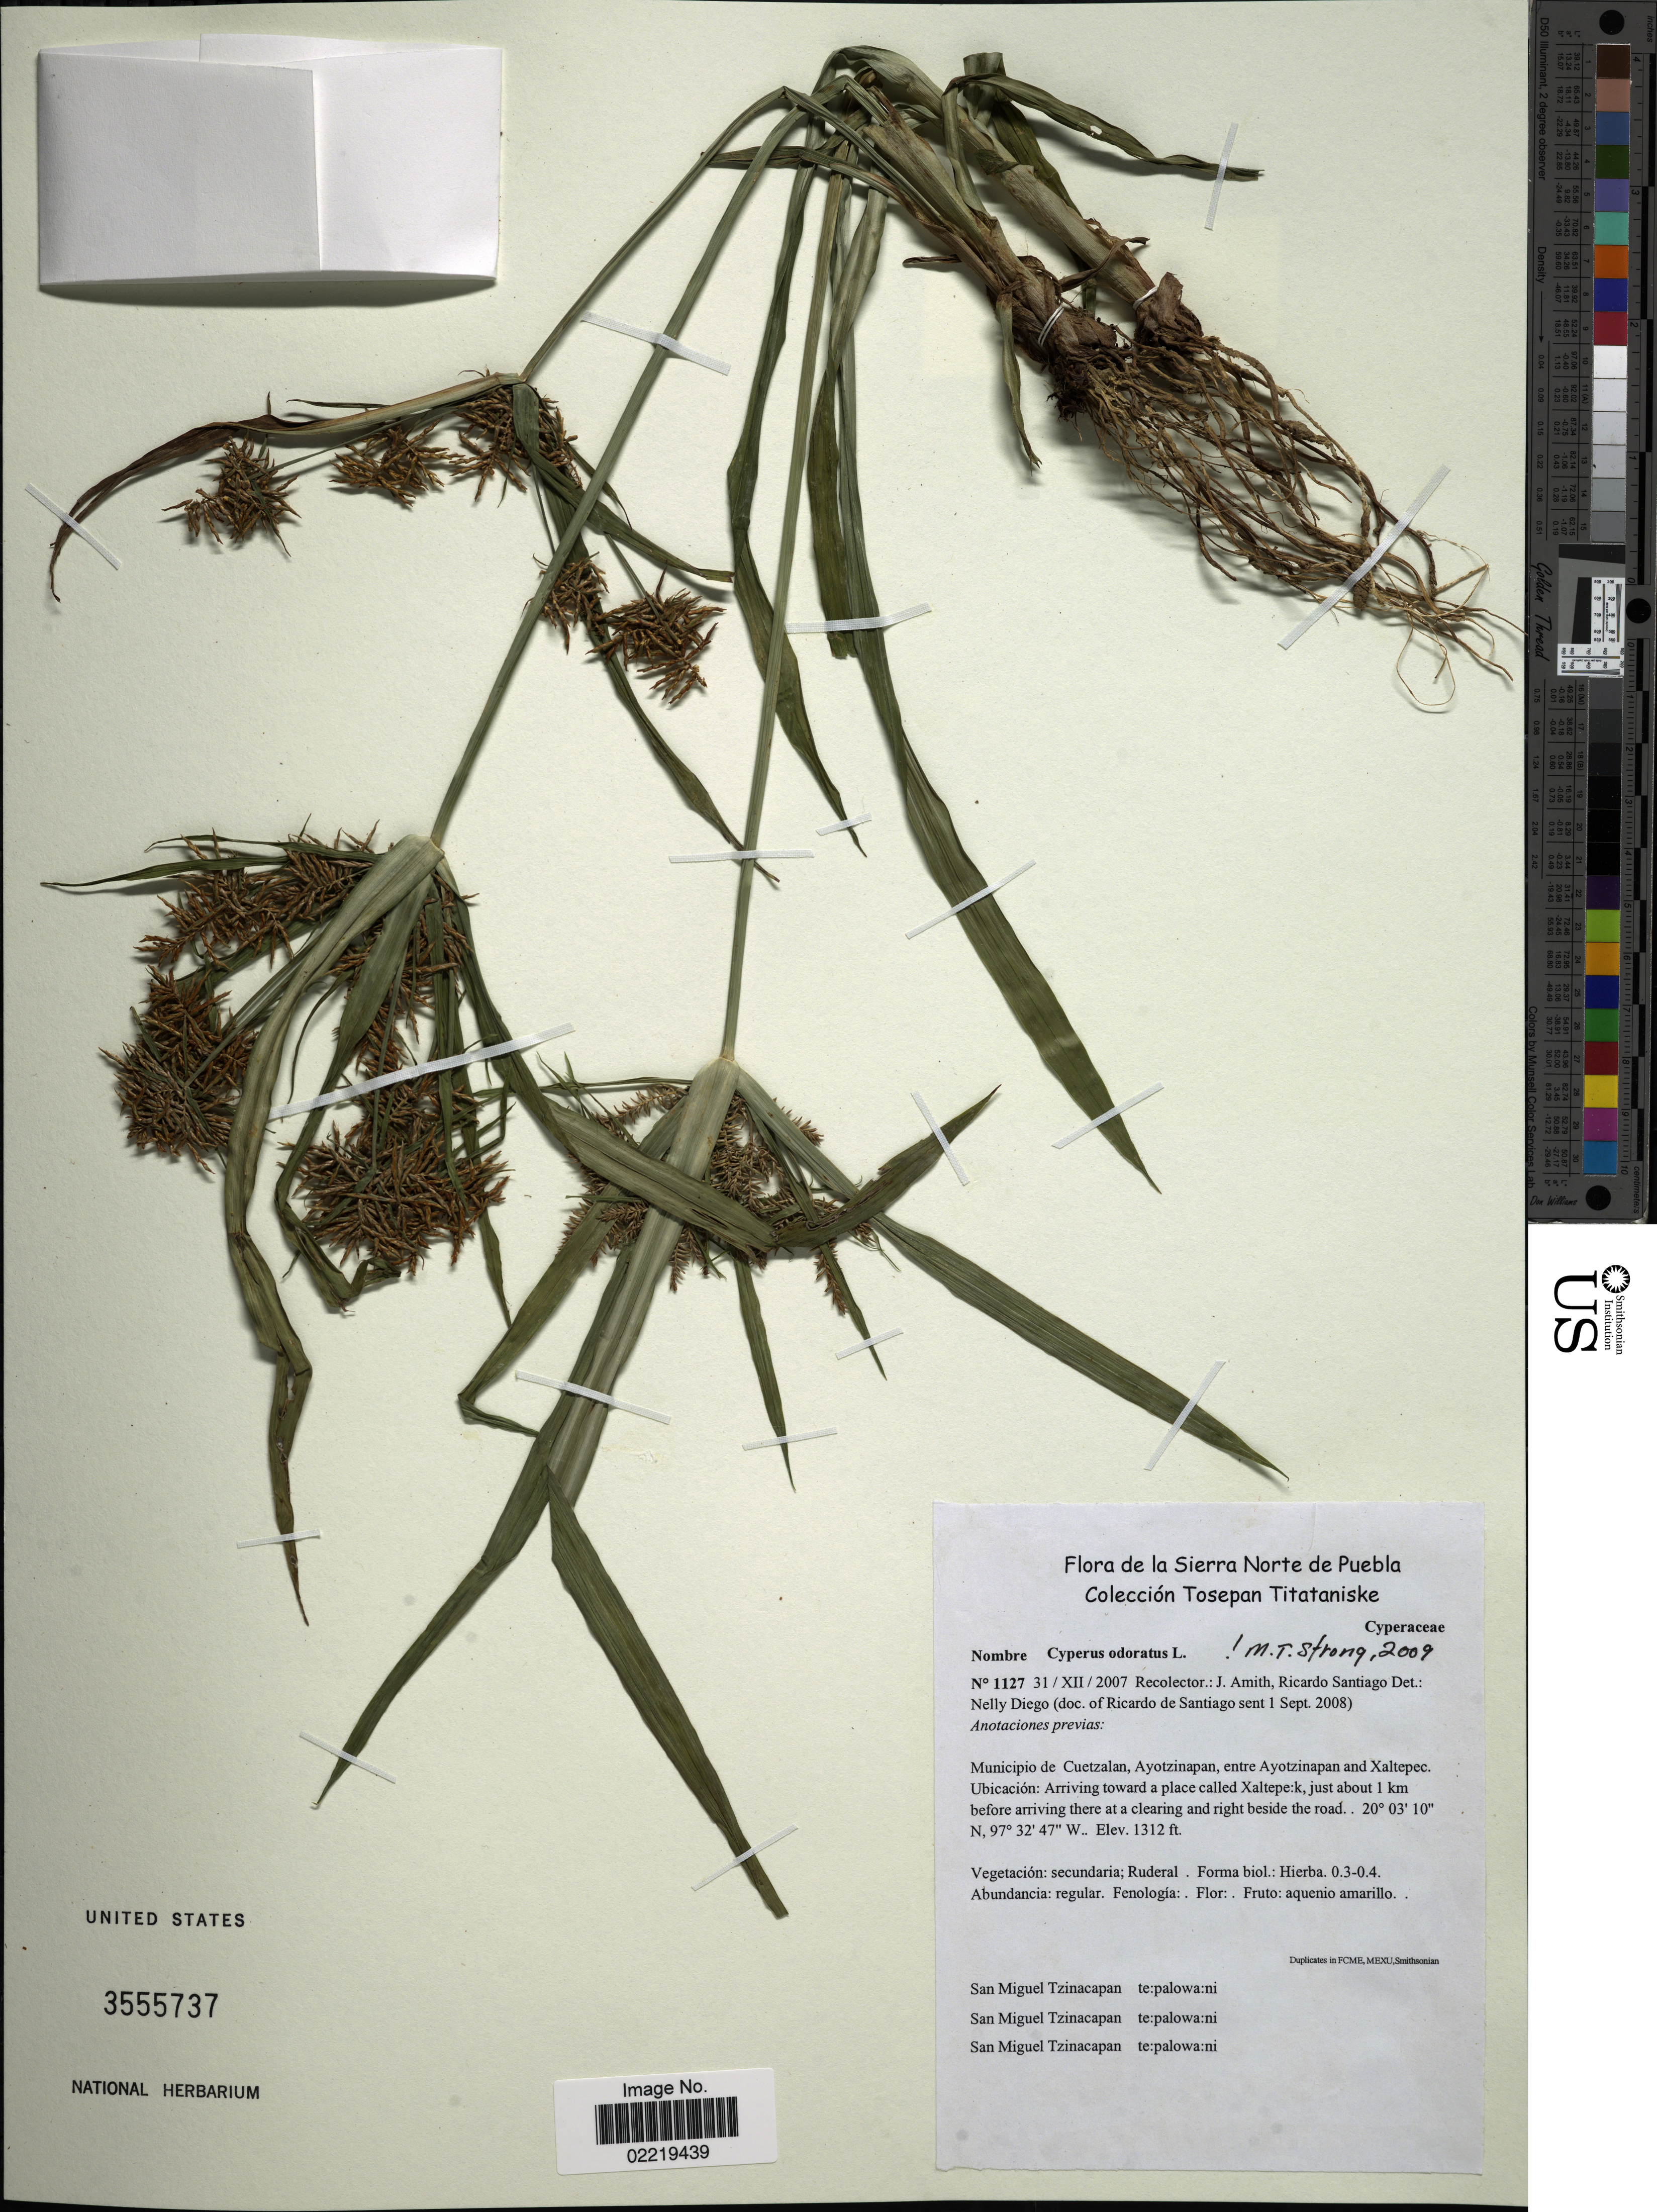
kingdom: Plantae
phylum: Tracheophyta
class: Liliopsida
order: Poales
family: Cyperaceae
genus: Cyperus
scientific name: Cyperus odoratus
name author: L.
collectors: J. D. Amith & R. Santiago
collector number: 1127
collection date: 2007-12-31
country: Mexico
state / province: Puebla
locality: De la Sierra Norte de Puebla, Coleccion Tosepan Titataniske, Municipio de cuetzalan, Ayotzinapan, entre Ayotzinapan and Xaltepec, Ubicacion: Arriving toward a place called Xaltepec: k, just about 1 km before arriving there at a clearing and right beside the road.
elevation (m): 400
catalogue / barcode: US 3555737